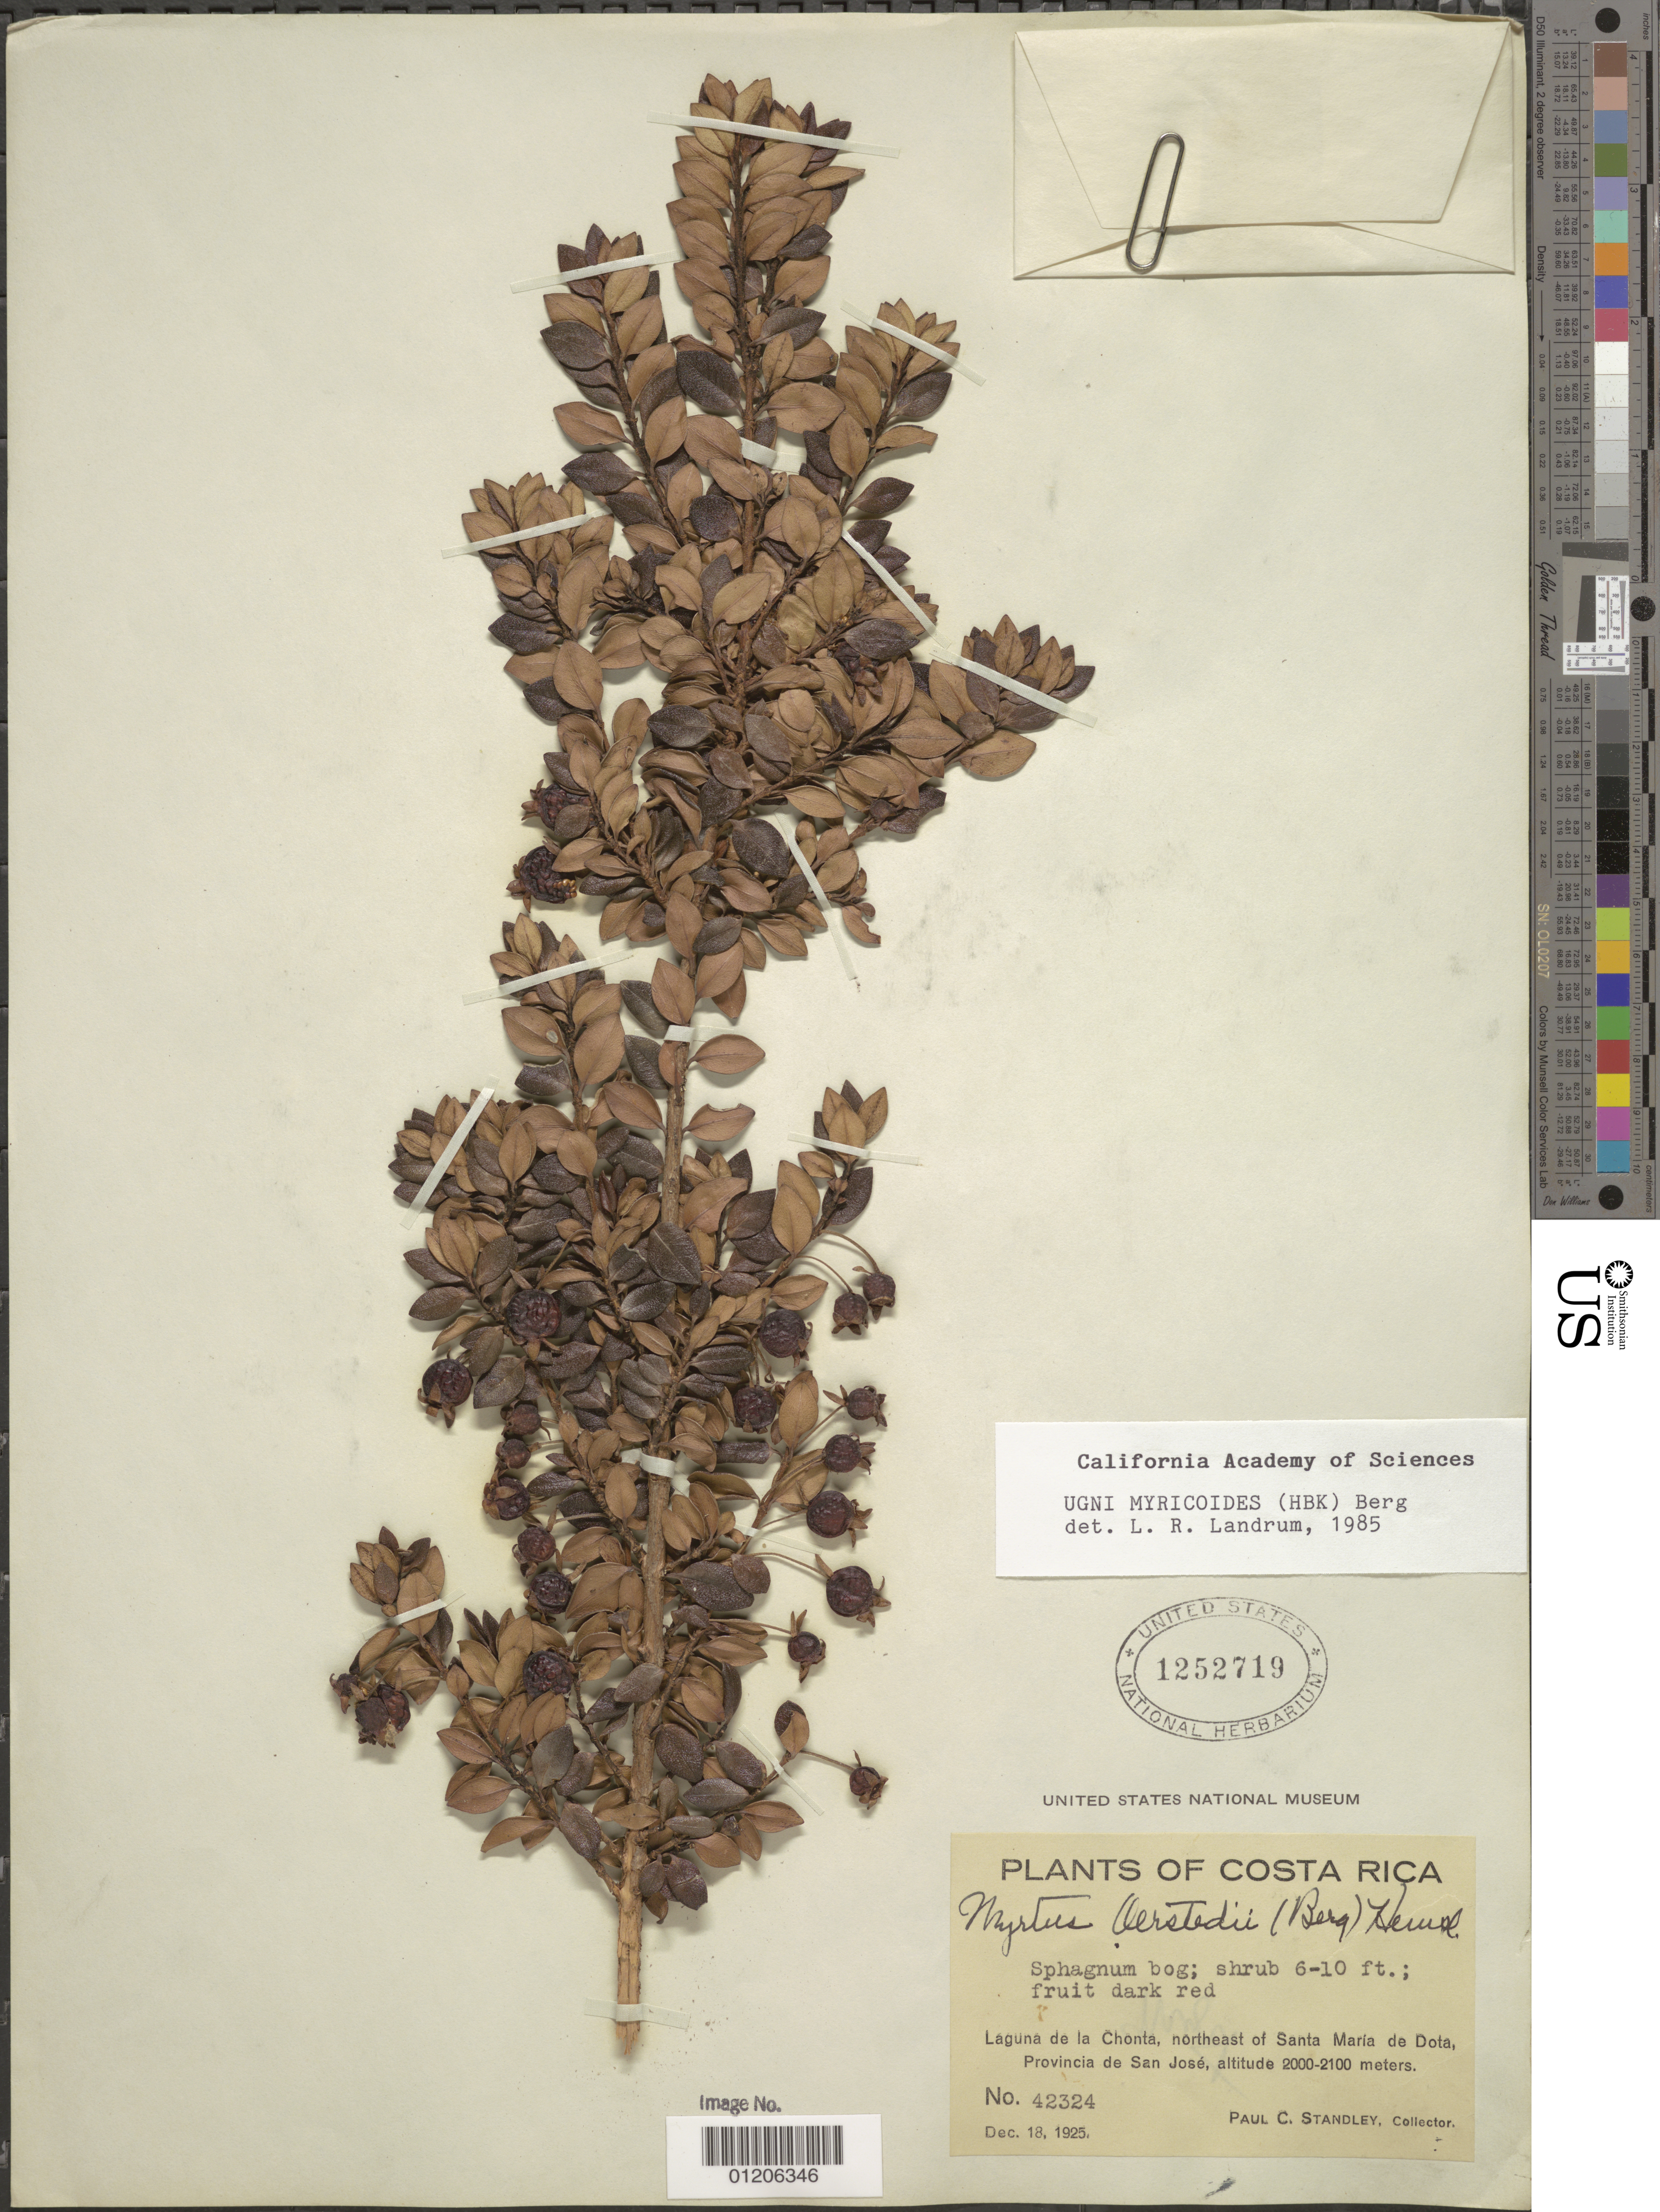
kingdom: Plantae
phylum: Tracheophyta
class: Magnoliopsida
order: Myrtales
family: Myrtaceae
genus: Ugni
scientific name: Ugni myricoides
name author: (Kunth) O. Berg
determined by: Landrum, L. R.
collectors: P. C. Standley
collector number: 42324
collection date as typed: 18 Dec 1925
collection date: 1925-12-18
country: Costa Rica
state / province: San José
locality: Laguna de La Chonta, NE of Santa Maria de Dota.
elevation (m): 2000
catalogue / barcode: US 1252719